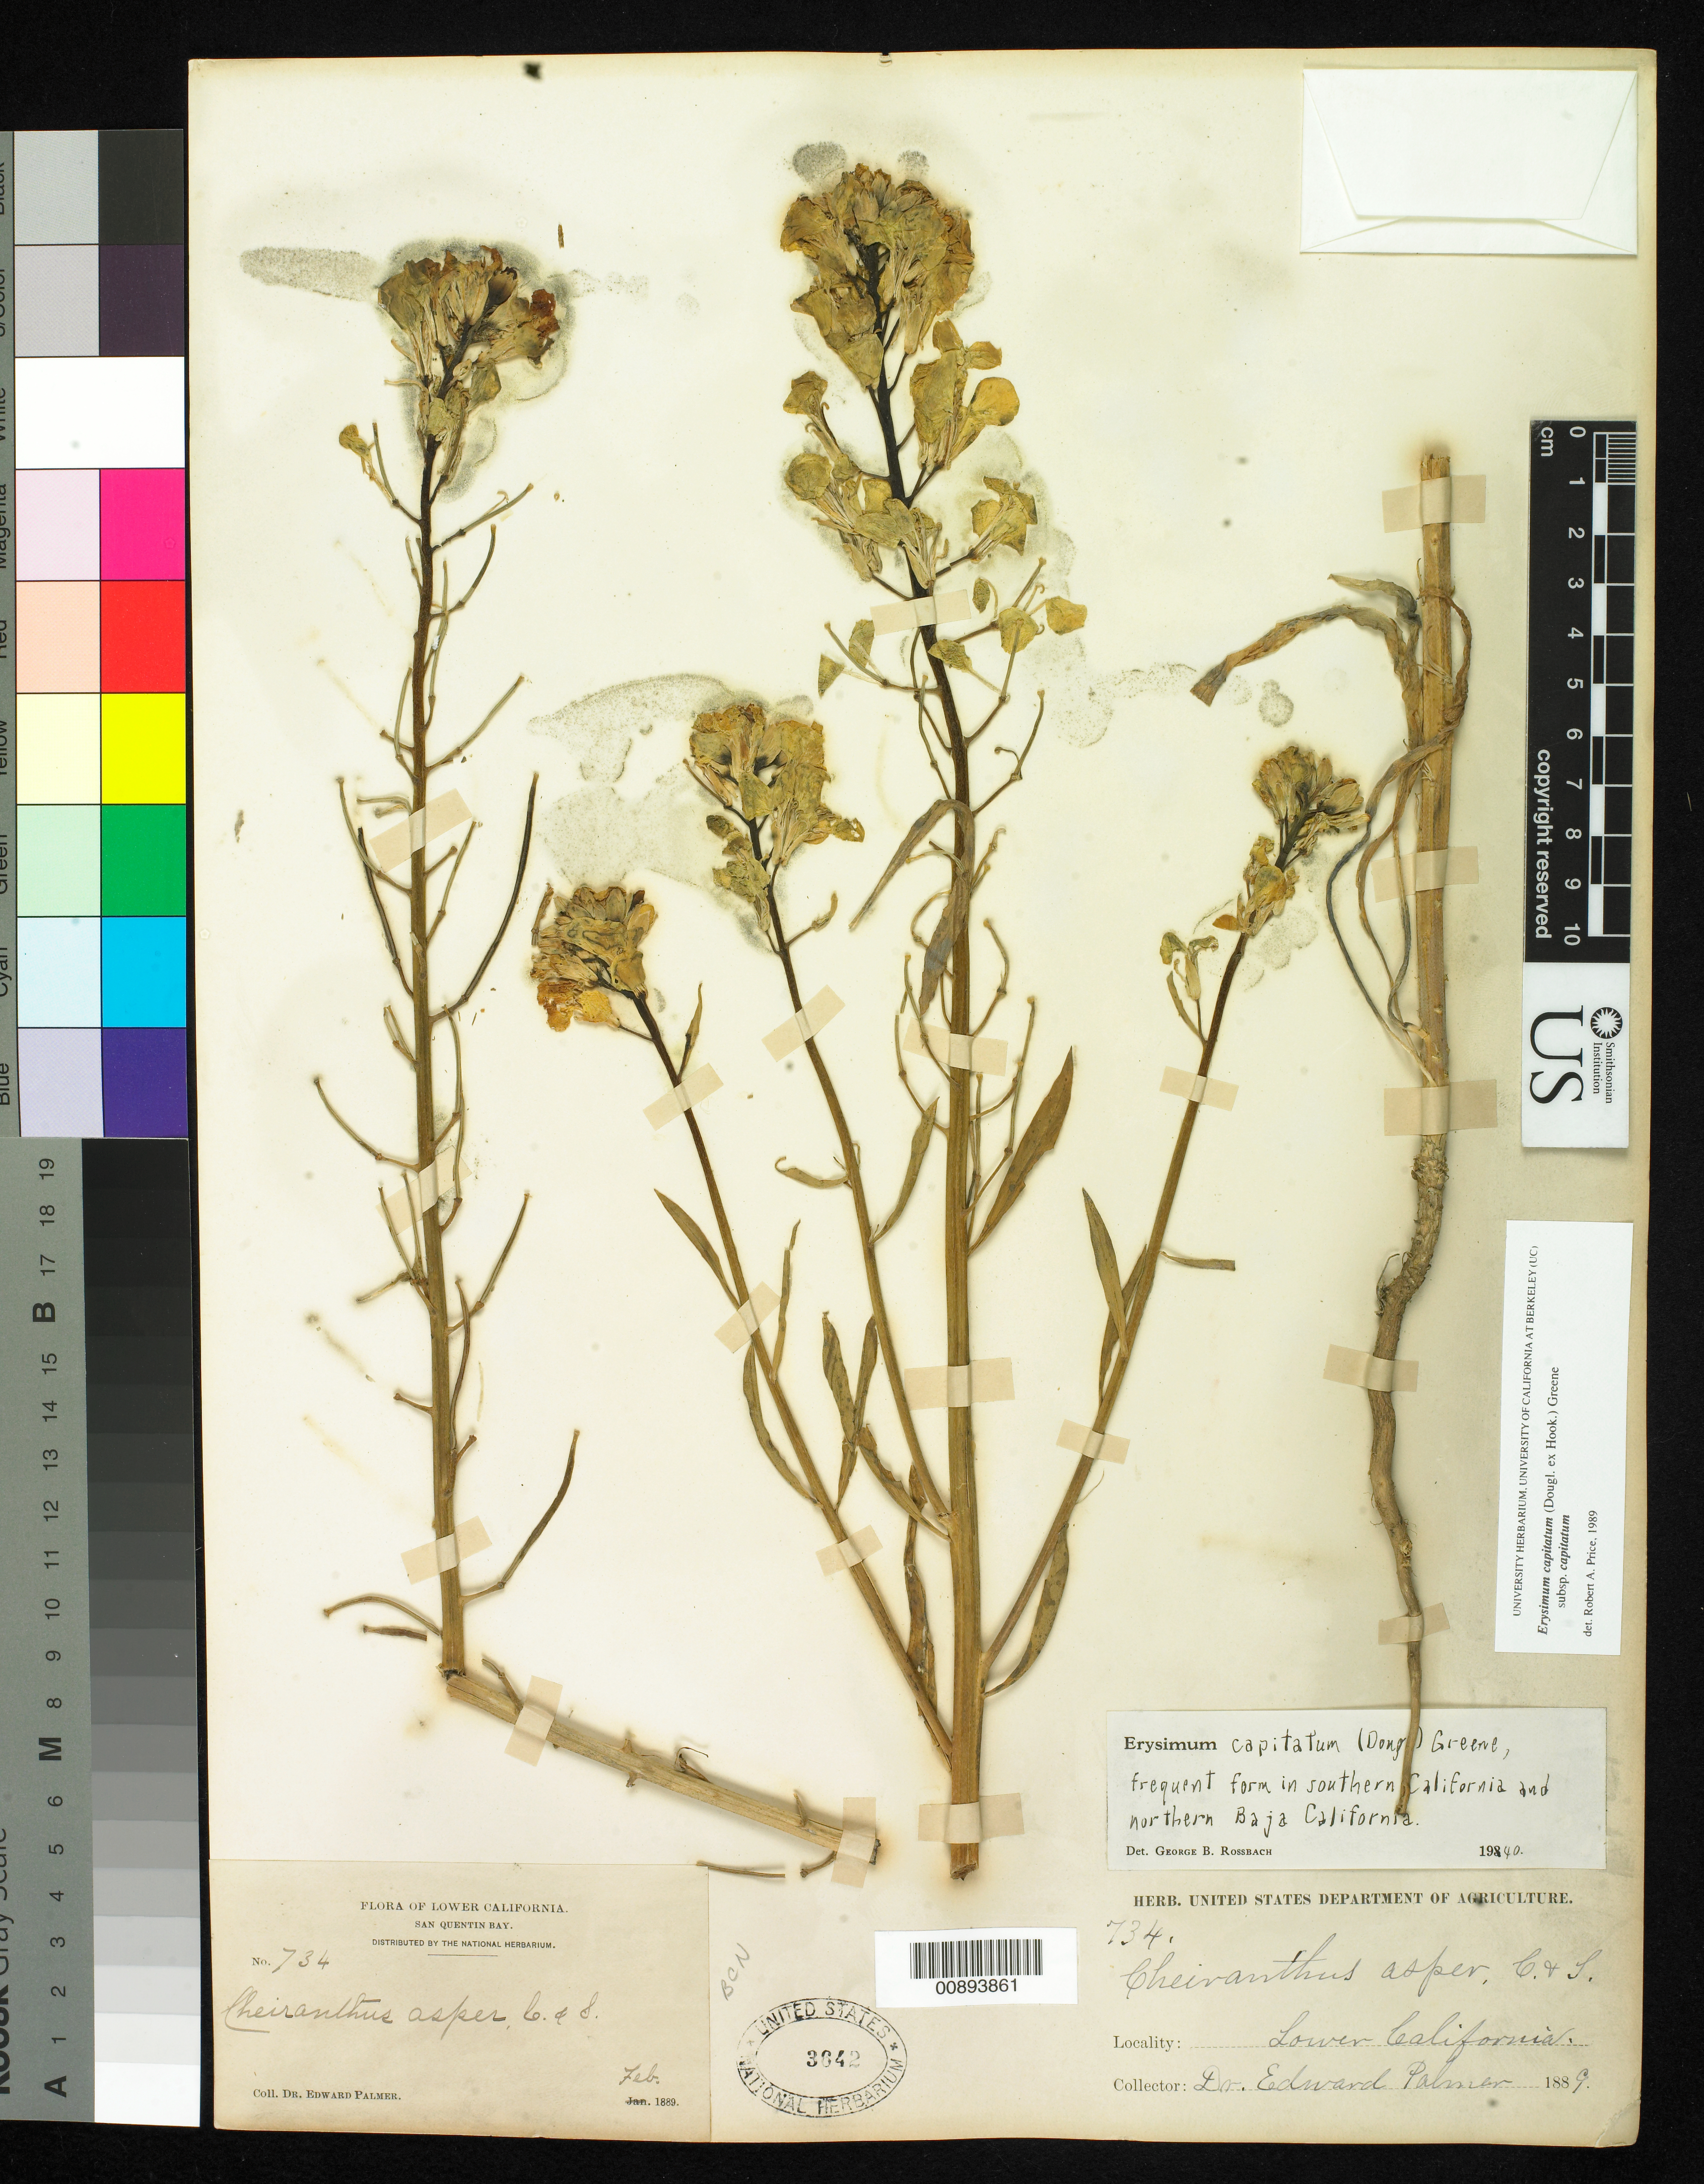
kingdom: Plantae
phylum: Tracheophyta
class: Magnoliopsida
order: Brassicales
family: Brassicaceae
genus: Erysimum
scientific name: Erysimum capitatum subsp. capitatum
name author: (Douglas ex Hook.) Greene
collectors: E. Palmer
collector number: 734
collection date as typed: Feb 1889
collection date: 1889-02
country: Mexico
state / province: Baja California Norte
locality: San Quentin Bay, Baja California.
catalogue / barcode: US 3642